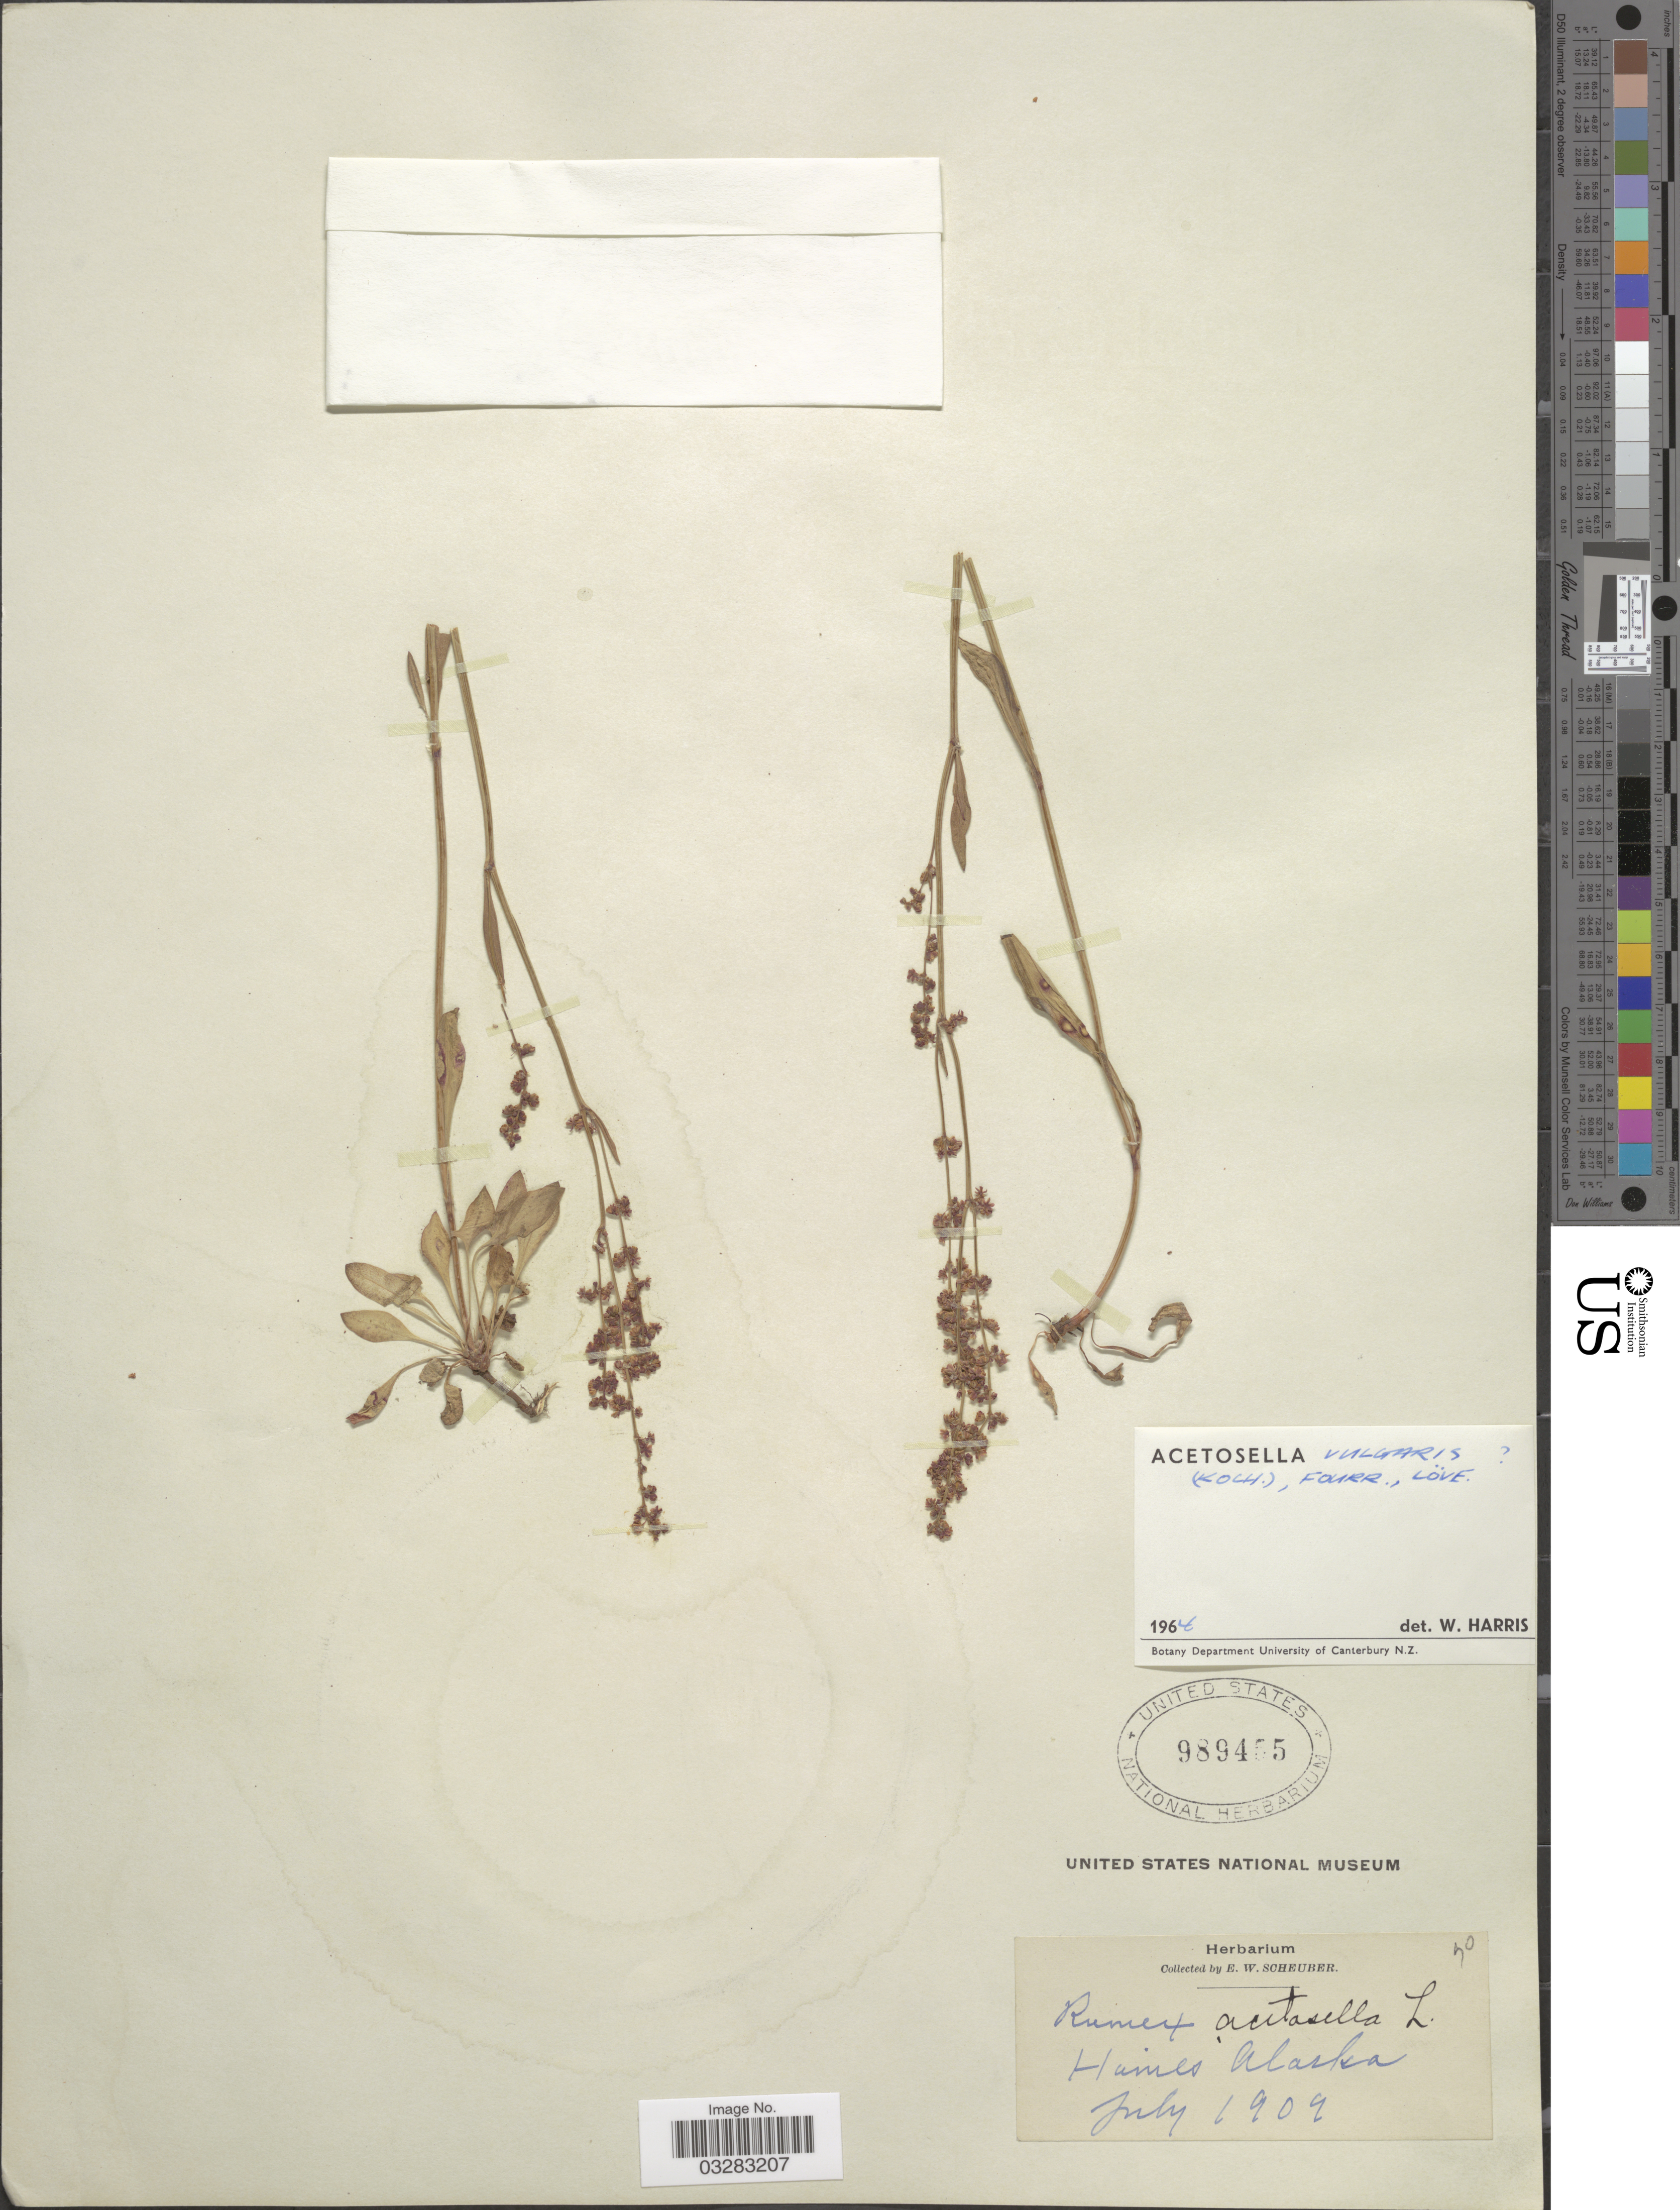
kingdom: Plantae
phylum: Tracheophyta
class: Magnoliopsida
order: Caryophyllales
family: Polygonaceae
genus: Rumex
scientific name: Rumex acetosella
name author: L.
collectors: E. Scheuber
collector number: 50*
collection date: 1909-07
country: United States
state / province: Alaska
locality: Haines.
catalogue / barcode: US 989455